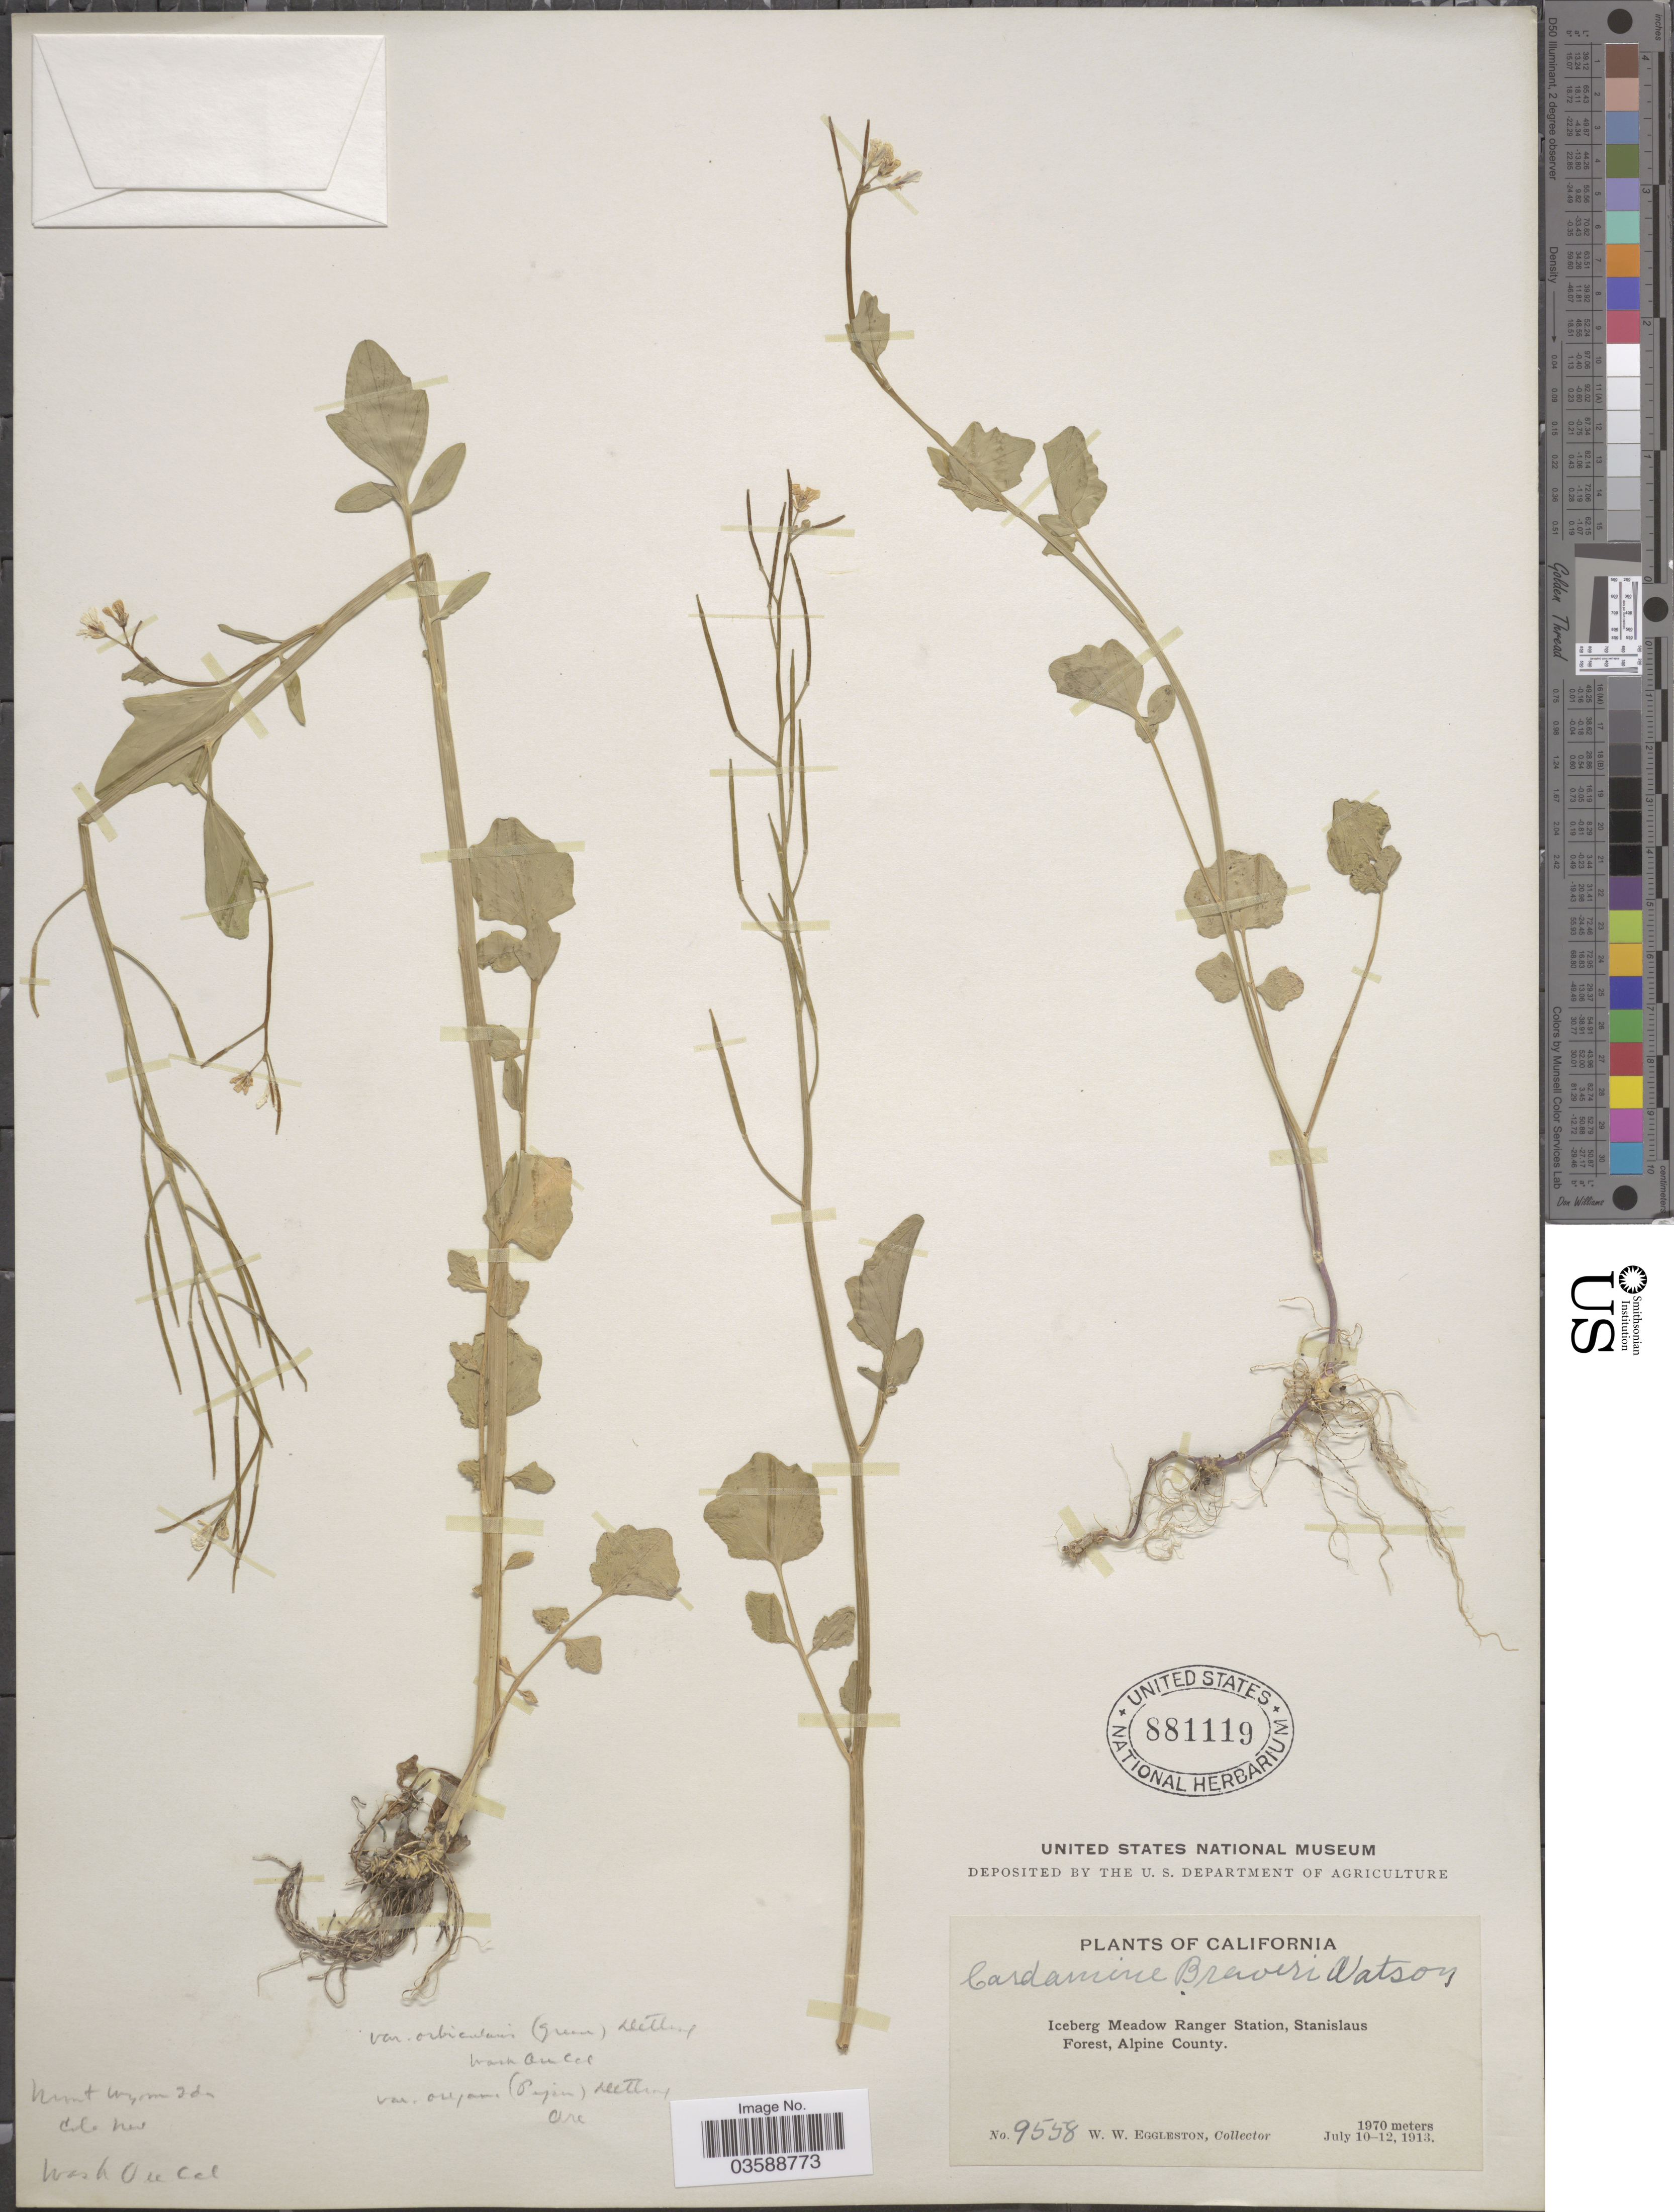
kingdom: Plantae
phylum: Tracheophyta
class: Magnoliopsida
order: Brassicales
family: Brassicaceae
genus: Cardamine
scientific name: Cardamine breweri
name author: S. Watson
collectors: W. W. Eggleston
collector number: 9558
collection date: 1913-07-10/1913-07-12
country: United States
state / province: California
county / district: Alpine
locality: Iceberg Meadow Ranger Station, Stanislaus Forest, Alpine County.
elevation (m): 1970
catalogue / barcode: US 881119